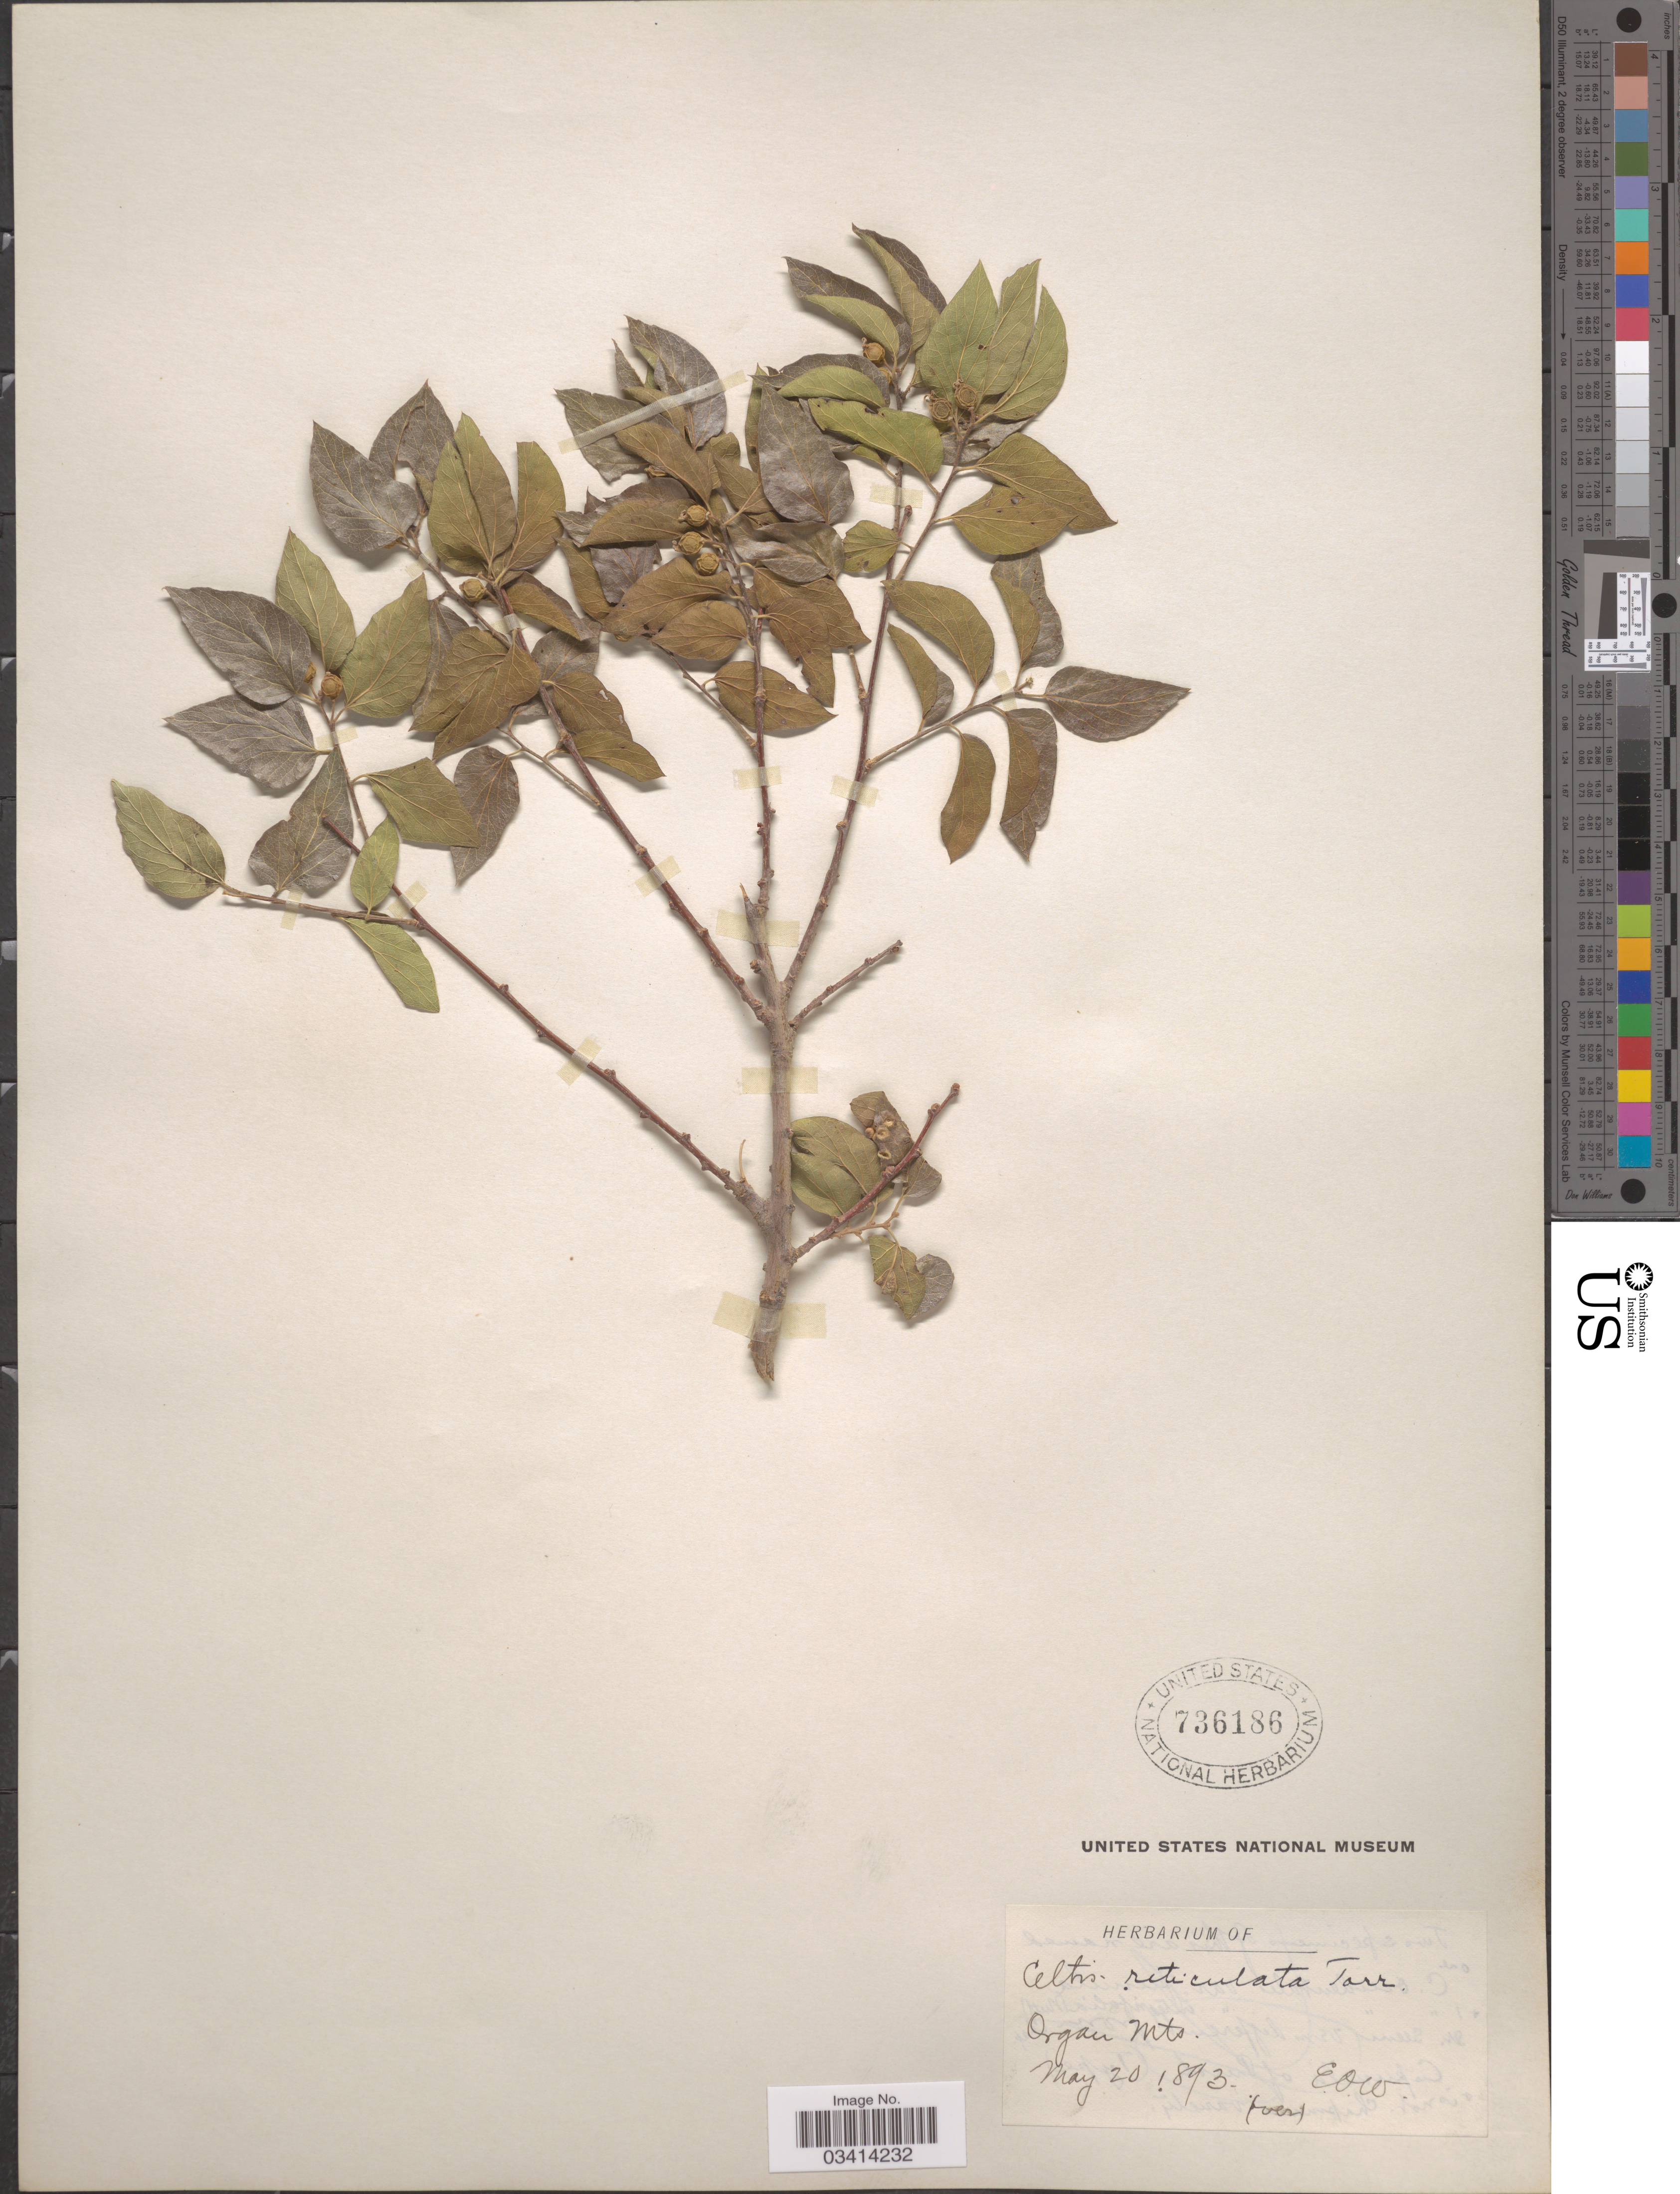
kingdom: Plantae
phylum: Tracheophyta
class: Magnoliopsida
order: Rosales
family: Cannabaceae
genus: Celtis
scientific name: Celtis reticulata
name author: Torr.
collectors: E. O. W.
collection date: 1893-05-20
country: United States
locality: Organ Mts.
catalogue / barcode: US 736186